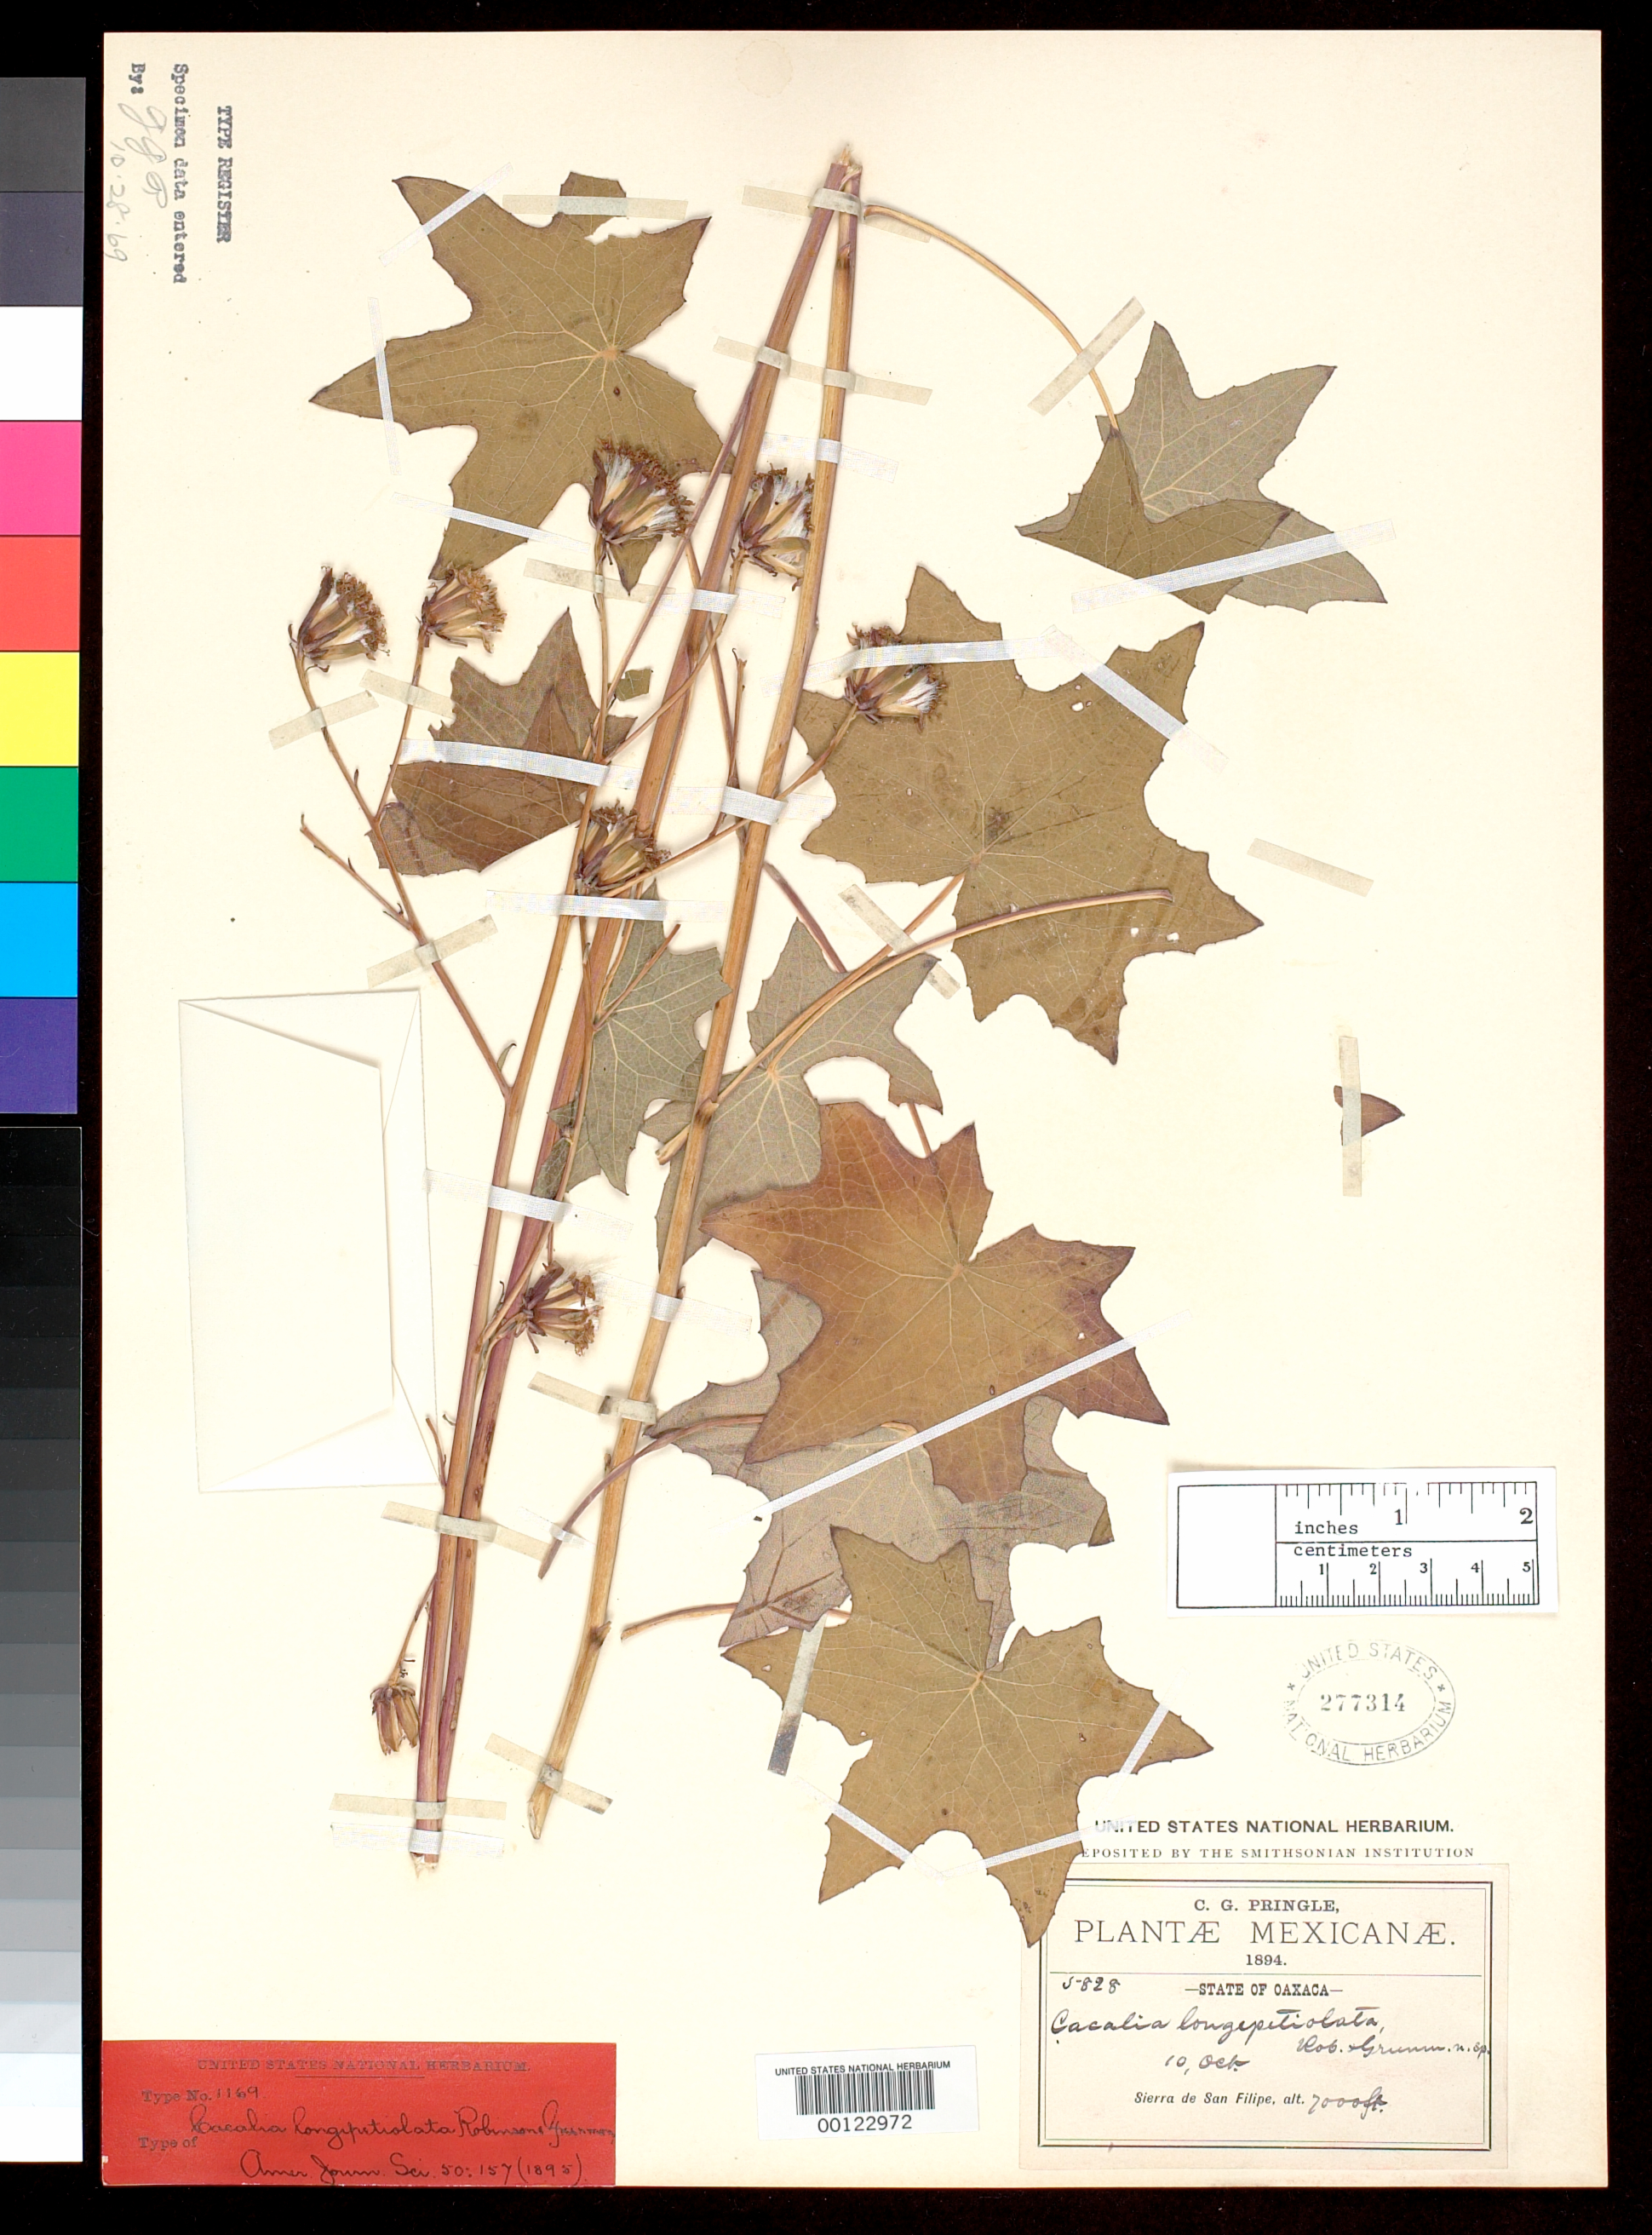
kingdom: Plantae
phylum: Tracheophyta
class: Magnoliopsida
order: Asterales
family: Asteraceae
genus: Cacalia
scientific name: Cacalia longipetiolata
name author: B.L. Rob. & Greenm.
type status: Isotype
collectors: C. G. Pringle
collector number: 5828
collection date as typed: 10 Oct 1894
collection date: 1894-10-10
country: Mexico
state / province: Oaxaca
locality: Sierra de San Felipe.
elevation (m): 2134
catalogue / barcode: US 277314